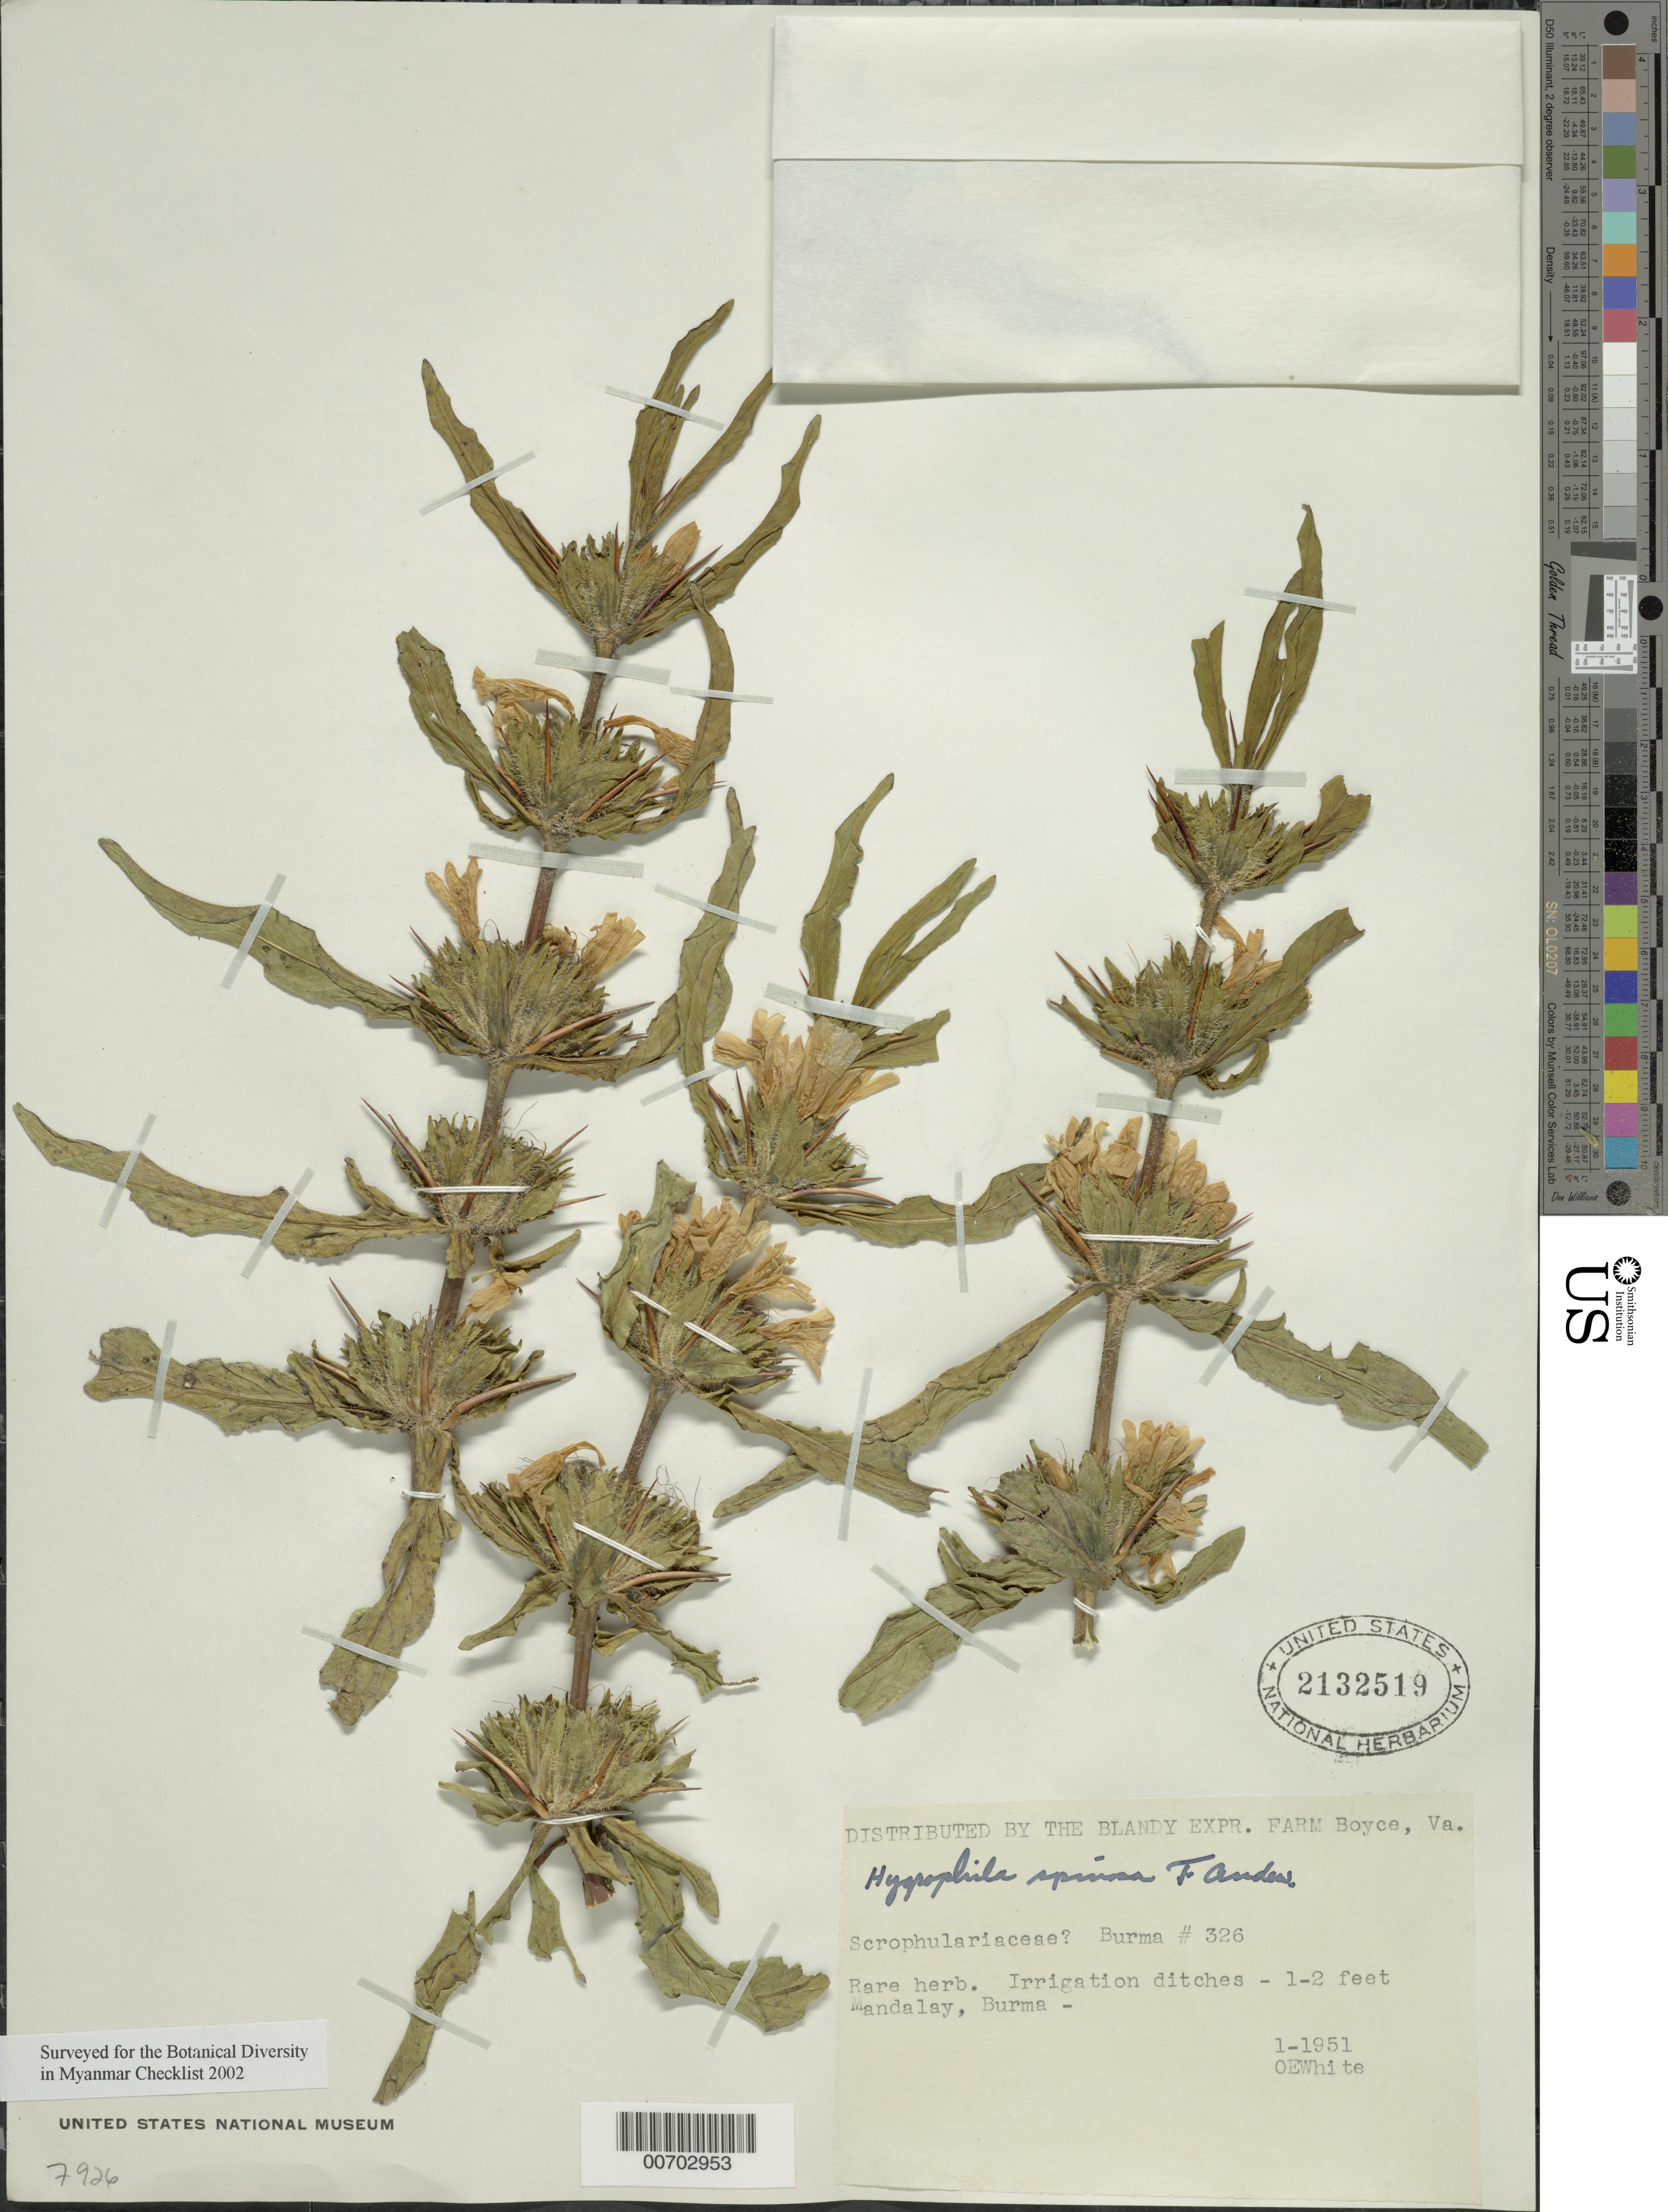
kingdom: Plantae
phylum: Tracheophyta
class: Magnoliopsida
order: Lamiales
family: Acanthaceae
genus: Hygrophila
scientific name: Hygrophila spinosa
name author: T. Anderson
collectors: O. E. White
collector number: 326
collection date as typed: Jan 1951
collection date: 1951-01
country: Myanmar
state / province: Mandalay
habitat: Irrigation canal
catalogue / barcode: US 2132519